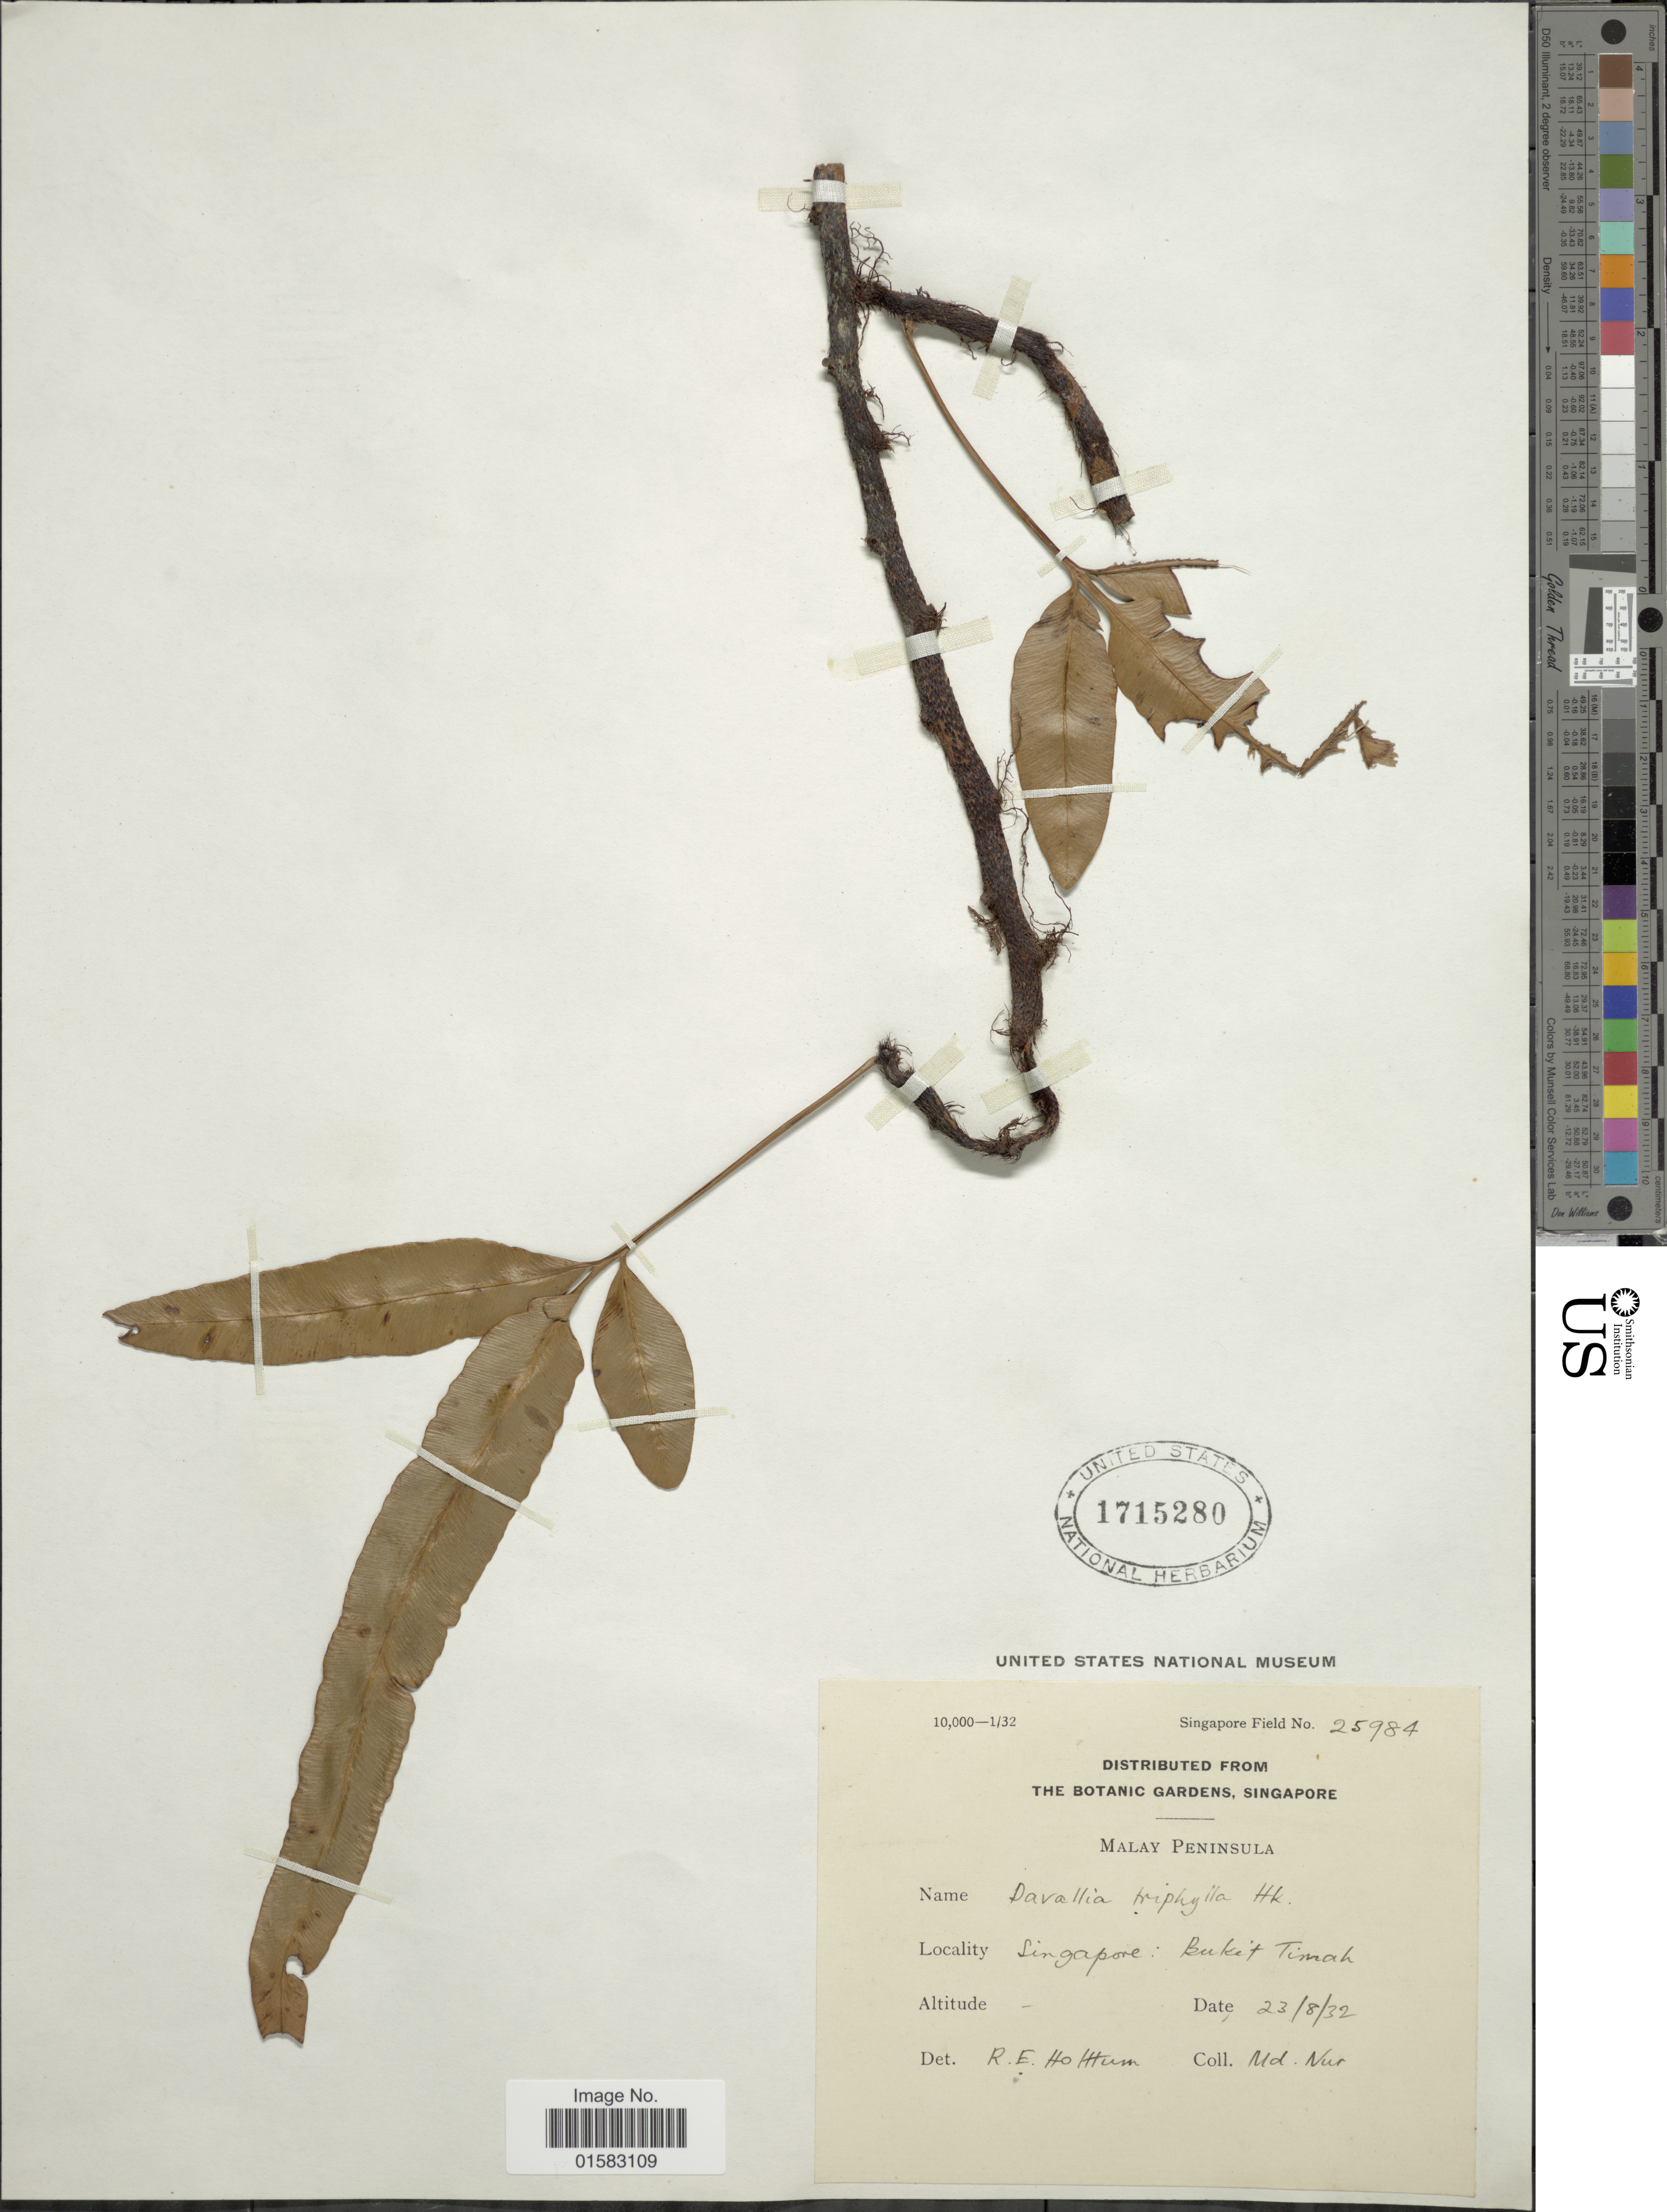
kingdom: Plantae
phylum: Tracheophyta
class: Polypodiopsida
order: Polypodiales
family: Davalliaceae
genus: Davallia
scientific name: Davallia triphylla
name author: Hook.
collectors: M. Nur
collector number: Singapore Field 25984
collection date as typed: Transcribed d/m/y: 23/8/32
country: Singapore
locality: Bukit Timah, Malay Peninsula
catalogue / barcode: US 1715280